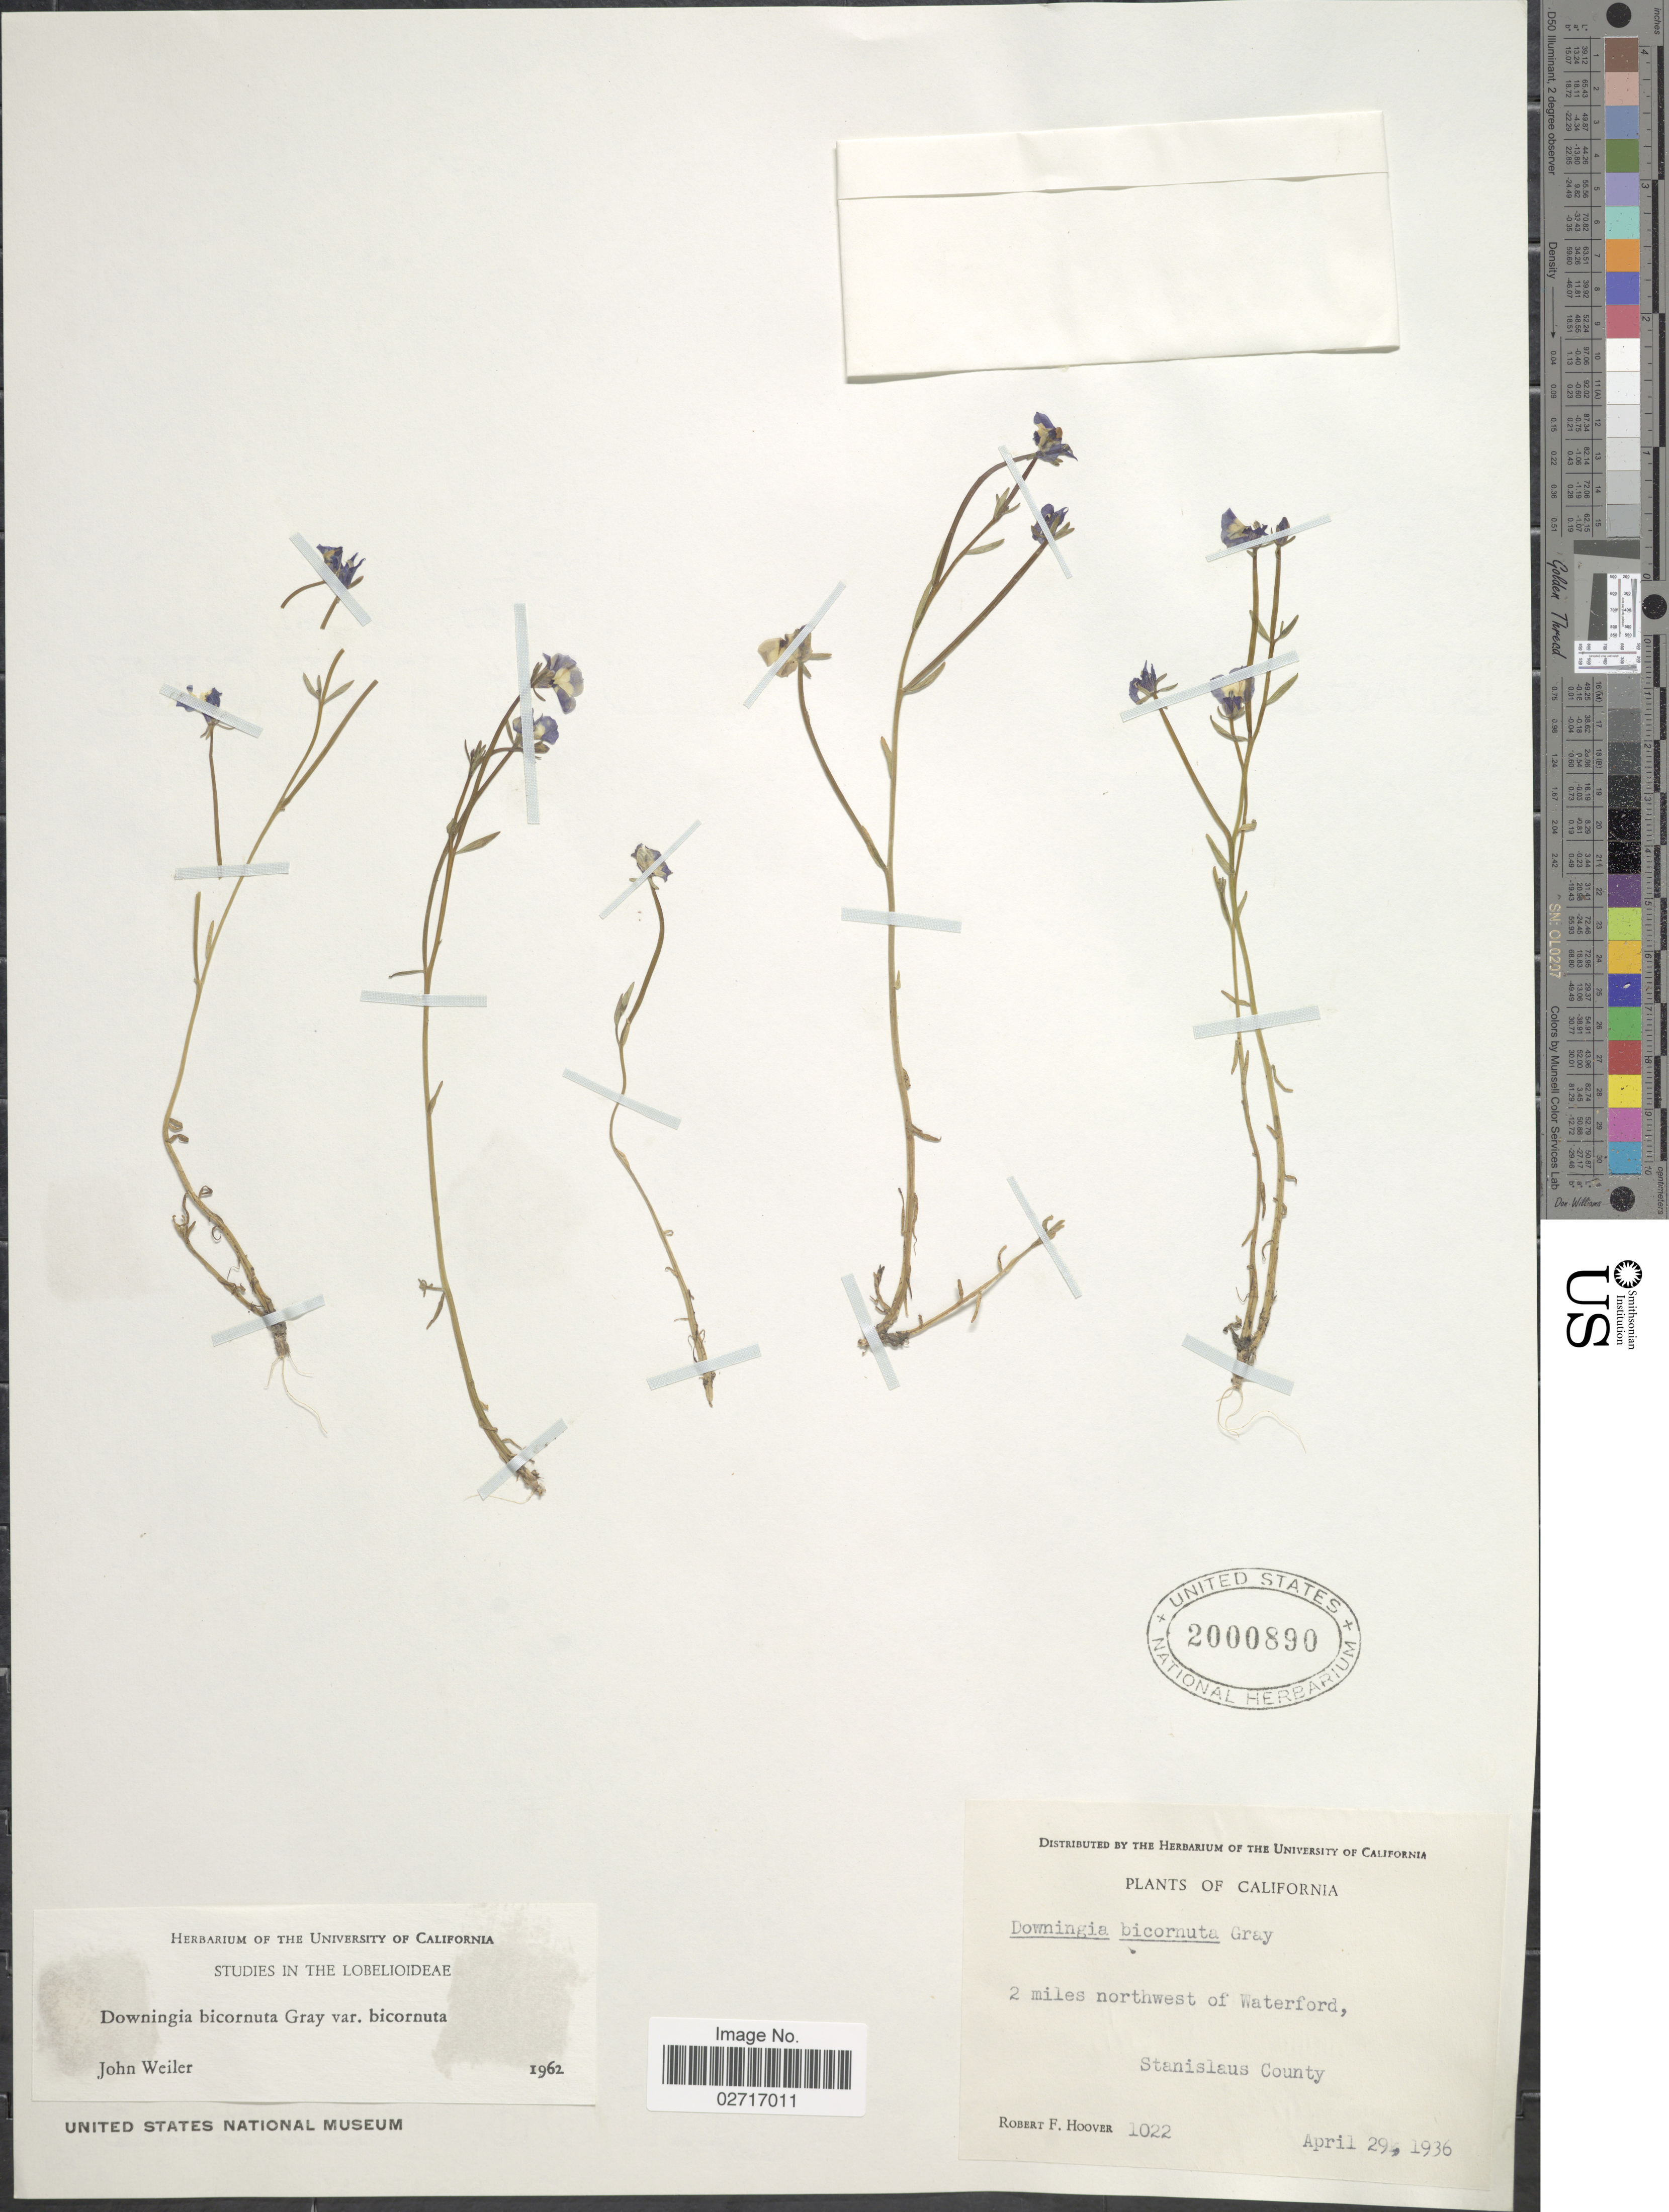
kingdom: Plantae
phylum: Tracheophyta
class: Magnoliopsida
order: Asterales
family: Campanulaceae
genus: Downingia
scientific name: Downingia bicornuta var. bicornuta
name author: A. Gray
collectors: R. F. Hoover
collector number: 1022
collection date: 1936-04-29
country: United States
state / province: California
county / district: Stanislaus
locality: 2 miles northwest of Waterford, Stanislaus County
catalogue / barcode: US 2000890